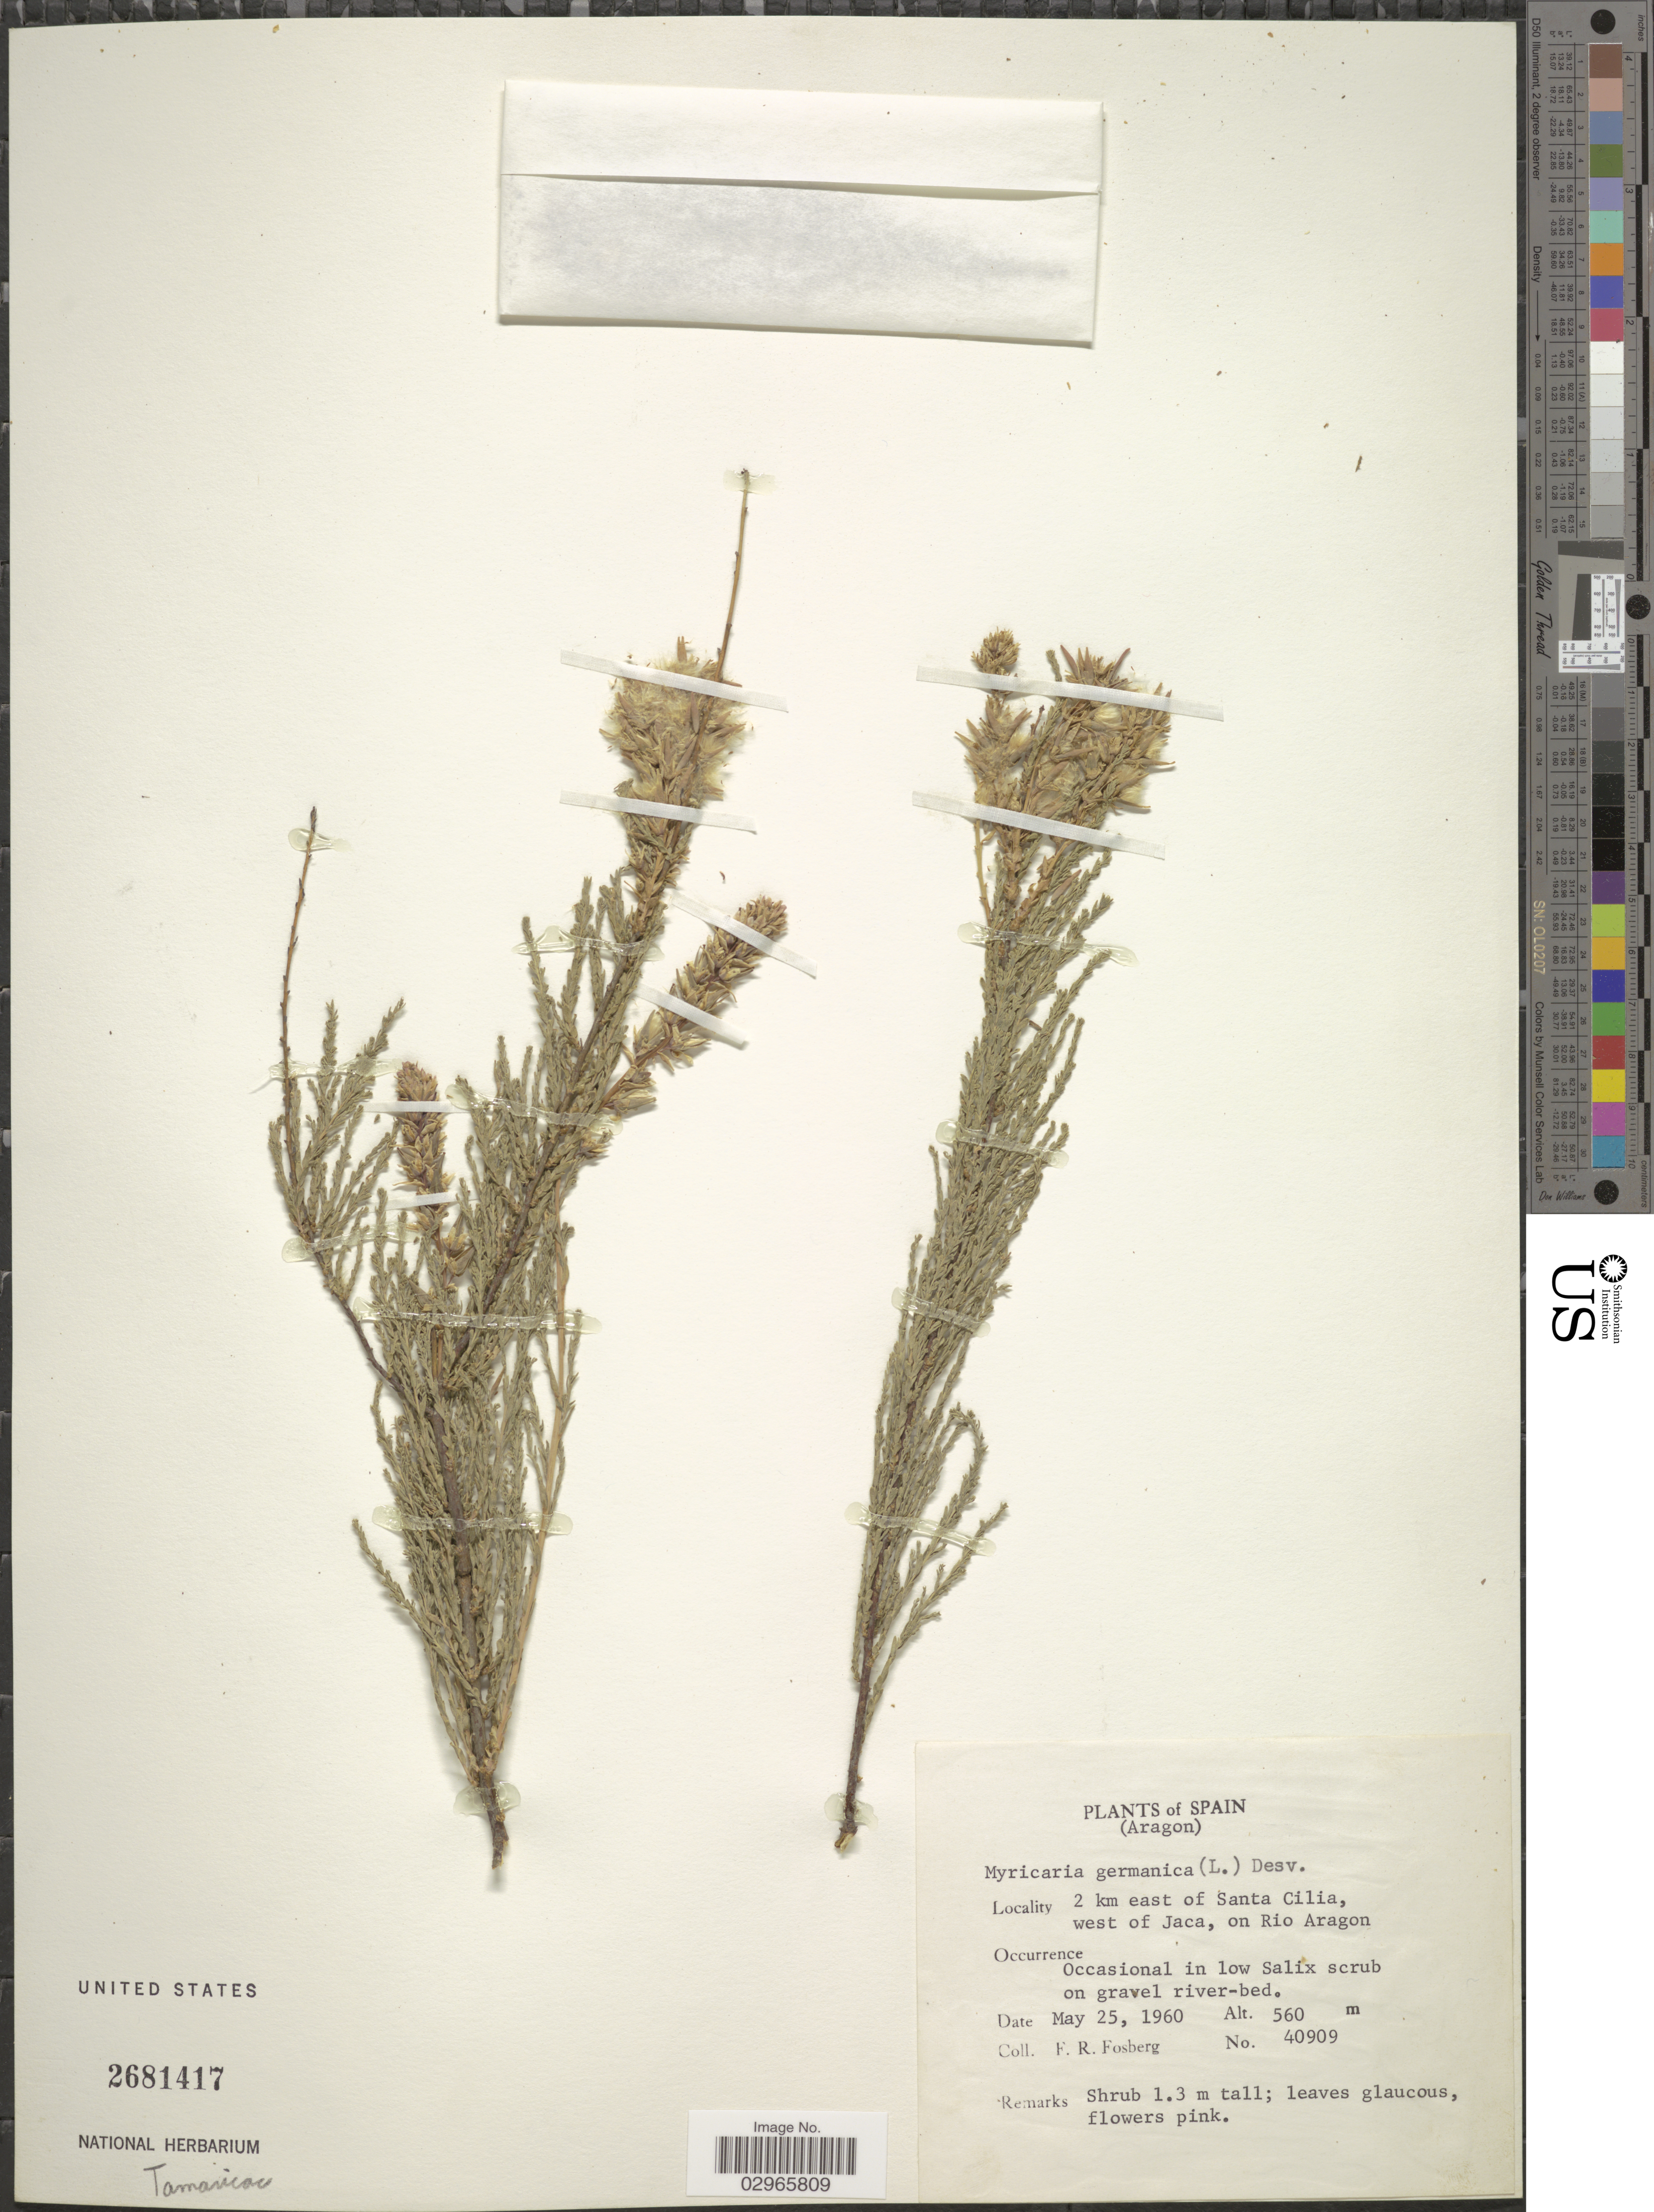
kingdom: Plantae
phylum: Tracheophyta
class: Magnoliopsida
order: Caryophyllales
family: Tamaricaceae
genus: Myricaria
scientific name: Myricaria germanica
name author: (L.) Desv.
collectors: F. R. Fosberg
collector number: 40909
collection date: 1960-05-25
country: Spain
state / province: Aragón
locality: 2 km east of Santa Cilia, west of Jaca, on Rio Aragon.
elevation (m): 560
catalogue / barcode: US 2681417